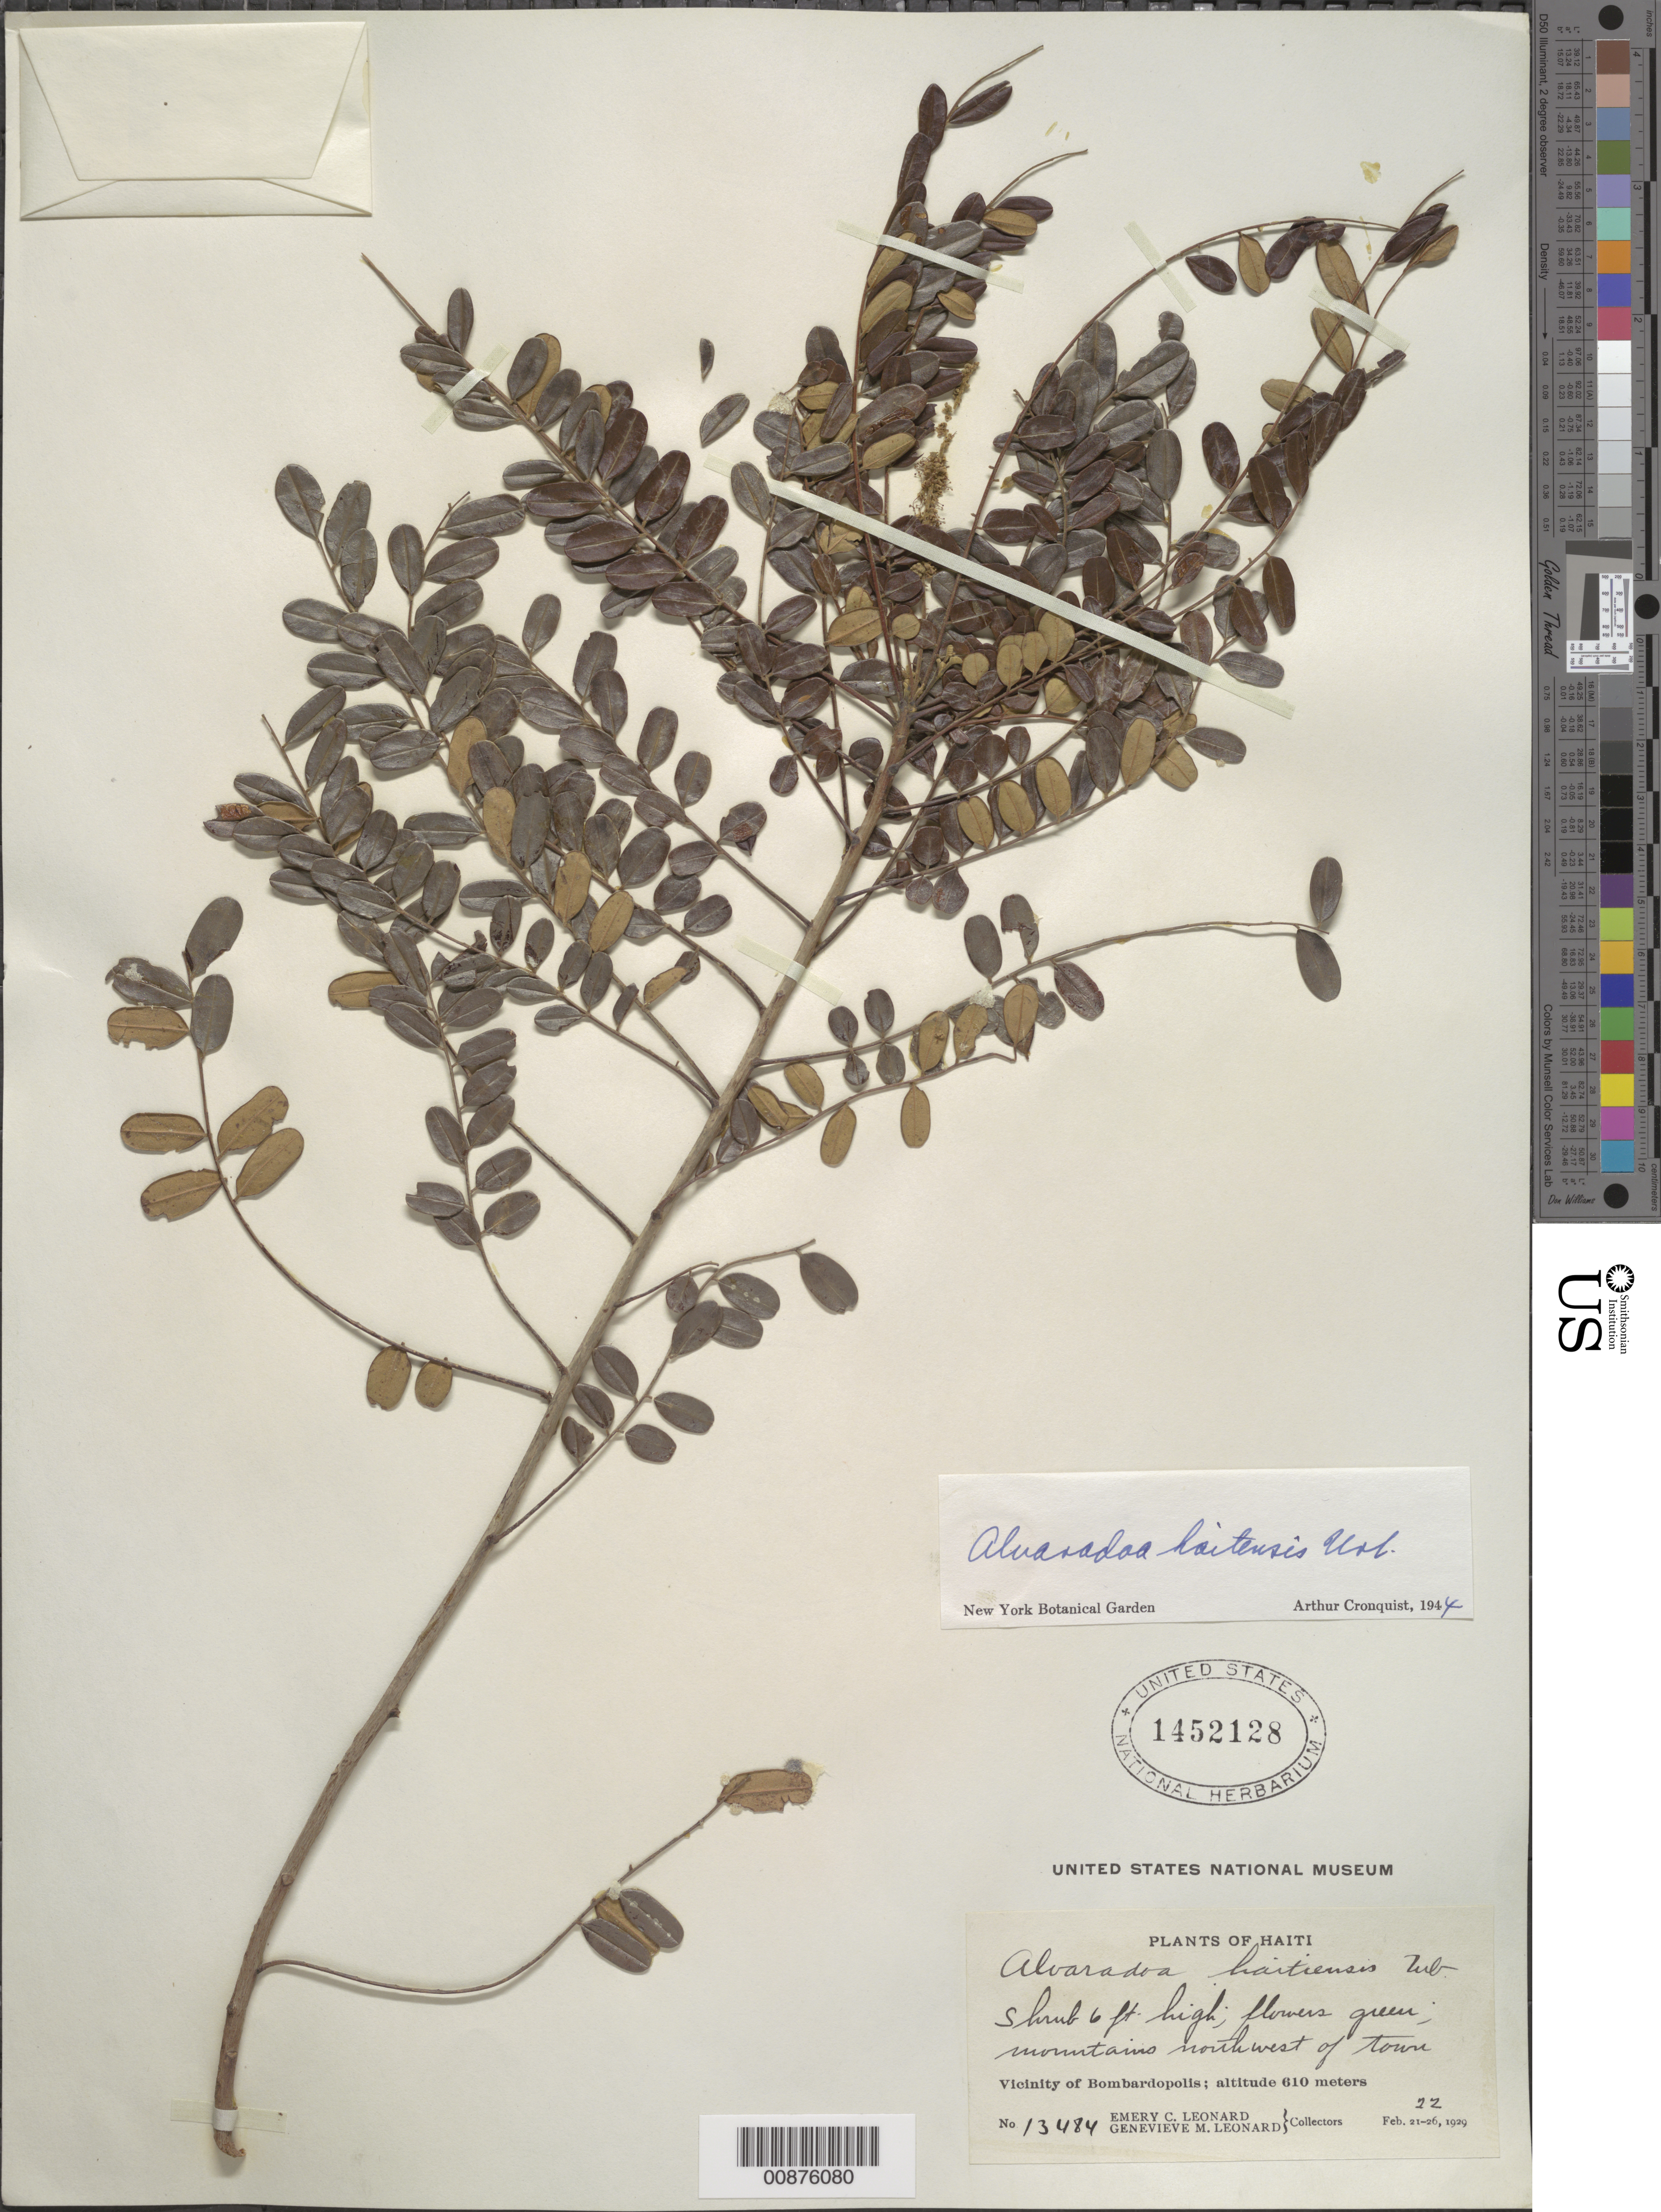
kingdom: Plantae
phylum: Tracheophyta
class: Magnoliopsida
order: Picramniales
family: Picramniaceae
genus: Alvaradoa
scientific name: Alvaradoa haitiensis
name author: Urb.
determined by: Cronquist, A. J.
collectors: E. C. Leonard & G. M. Leonard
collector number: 13484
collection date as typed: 22 Feb 1929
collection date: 1929-02-22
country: Haiti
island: Hispaniola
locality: Vicinity of Bombardopolis, NW of town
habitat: Mountains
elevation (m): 610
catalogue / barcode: US 1452128